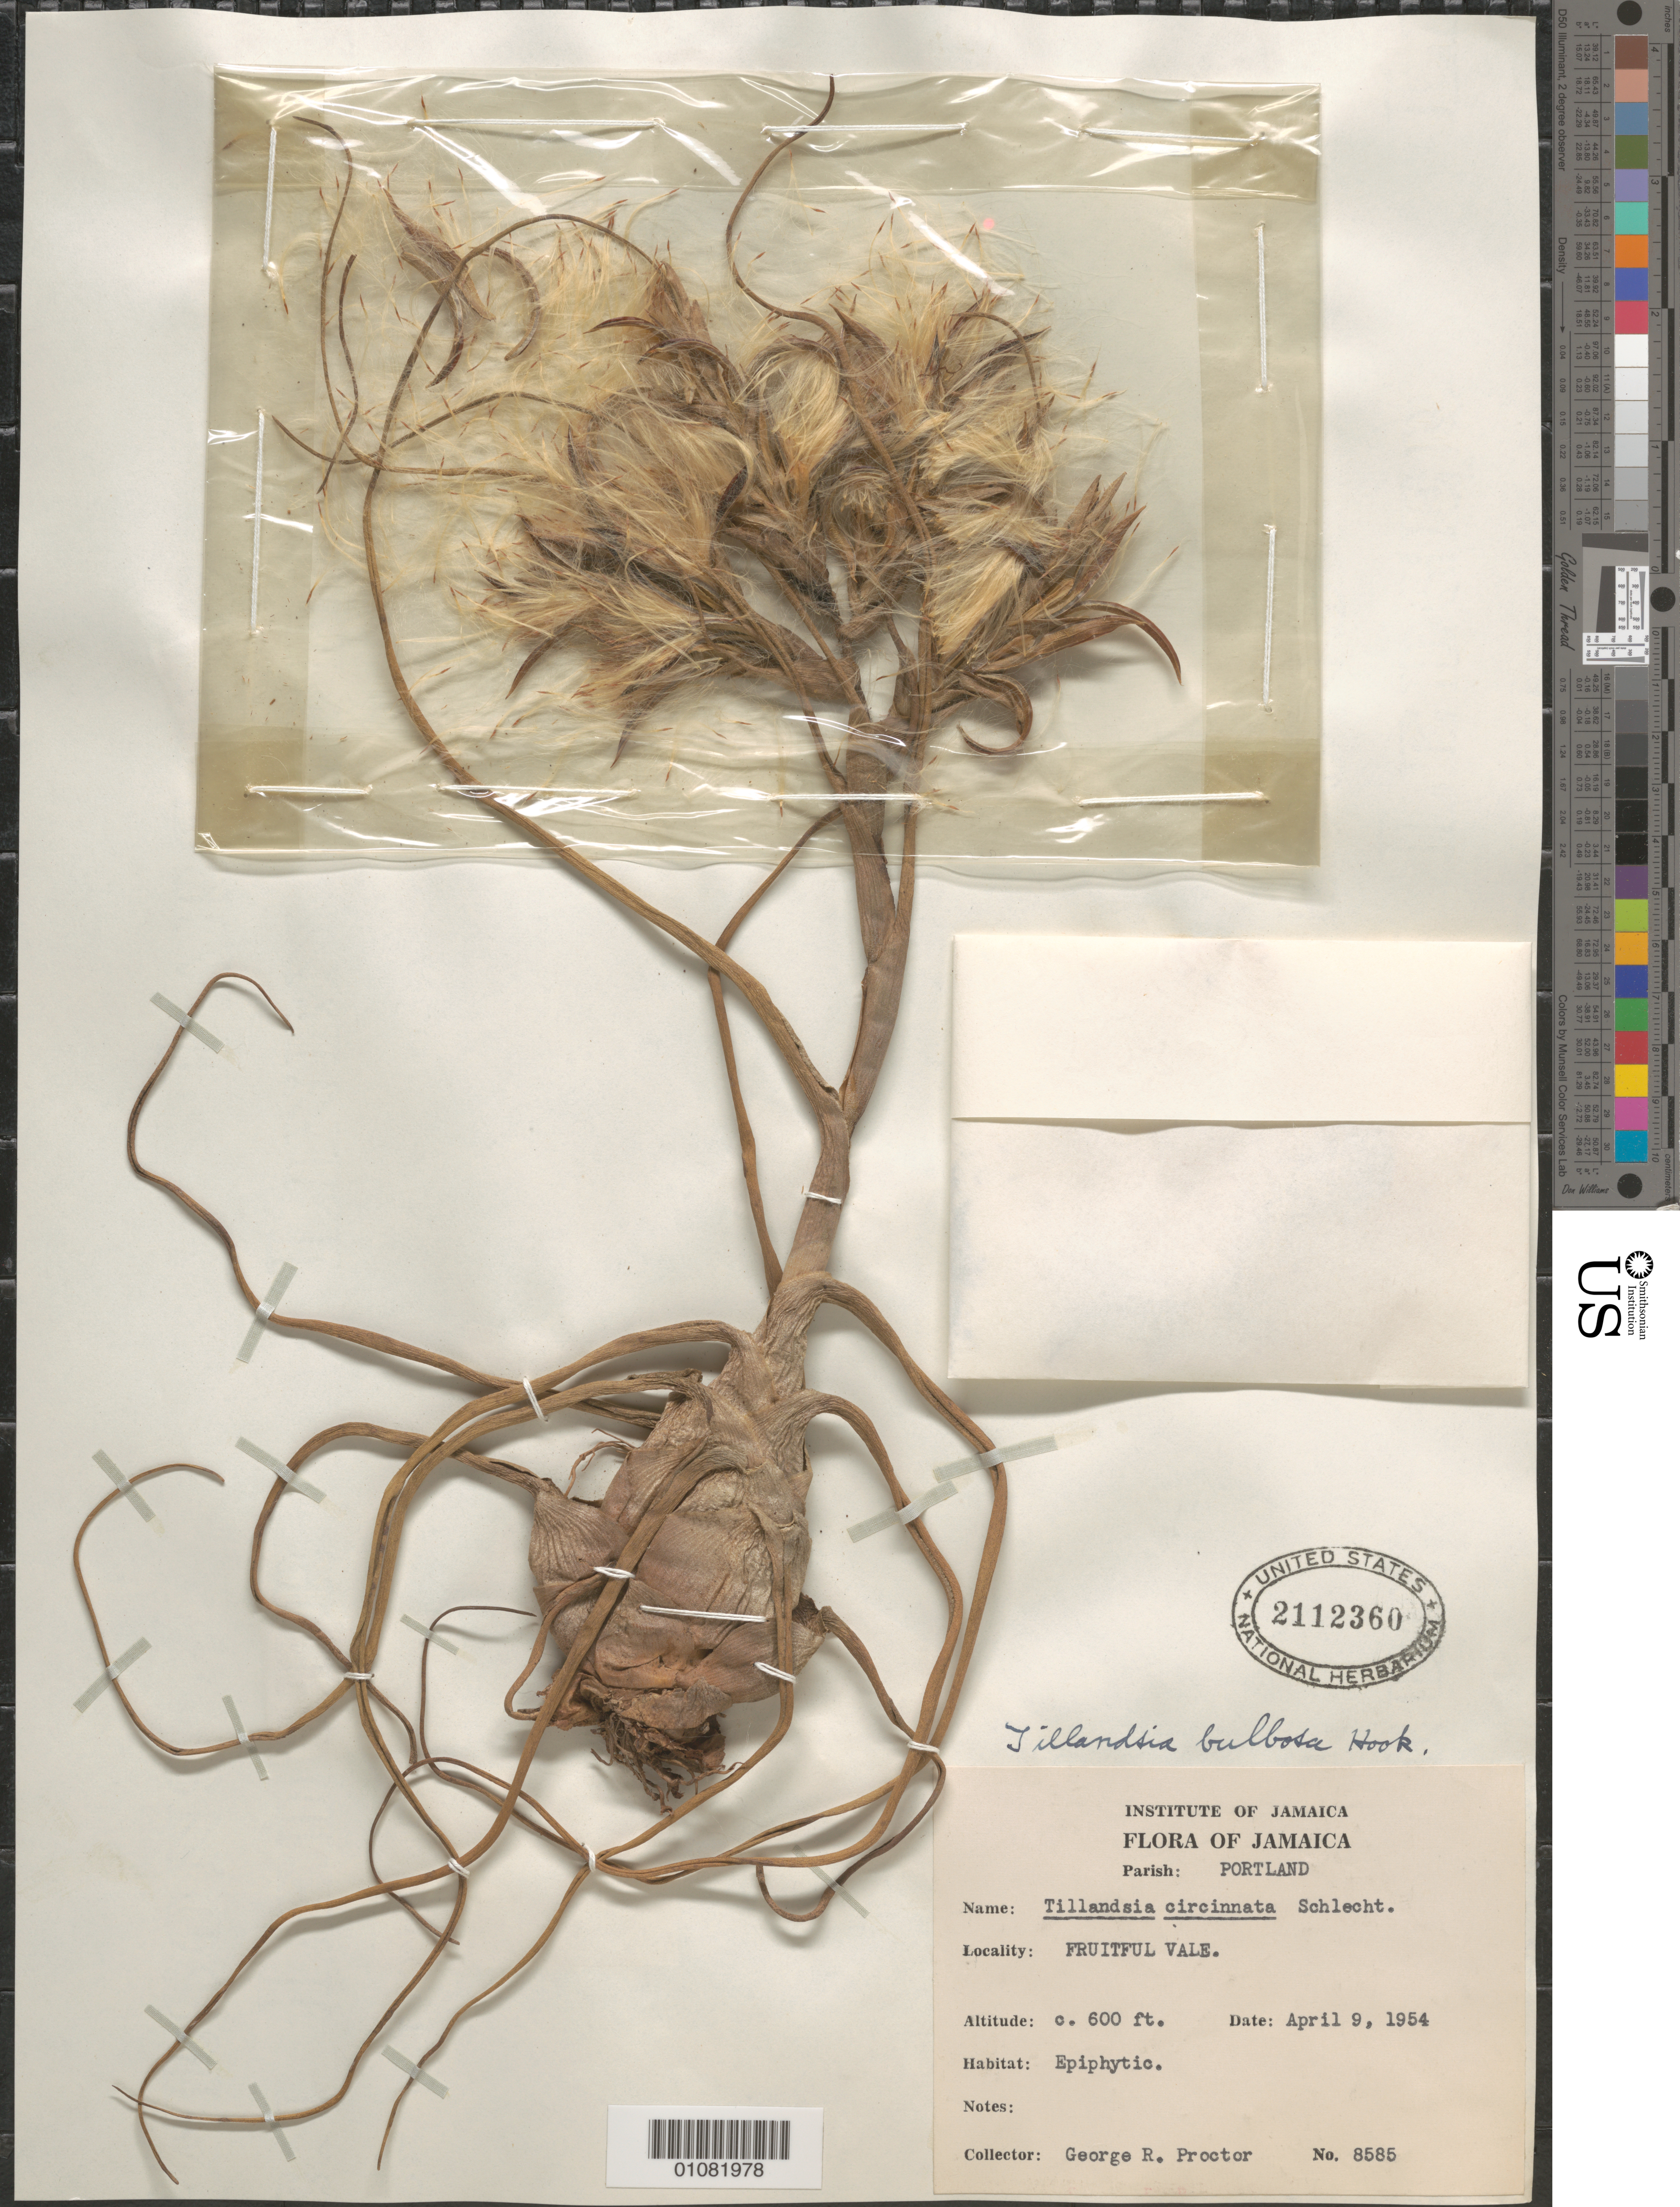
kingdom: Plantae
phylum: Tracheophyta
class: Liliopsida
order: Poales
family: Bromeliaceae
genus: Tillandsia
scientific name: Tillandsia bulbosa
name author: Hook.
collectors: G. R. Proctor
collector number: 8585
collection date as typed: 09 Apr 1954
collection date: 1954-04-09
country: Jamaica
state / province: Portland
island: Jamaica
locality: Fruitful Vale.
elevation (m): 183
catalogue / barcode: US 2112360